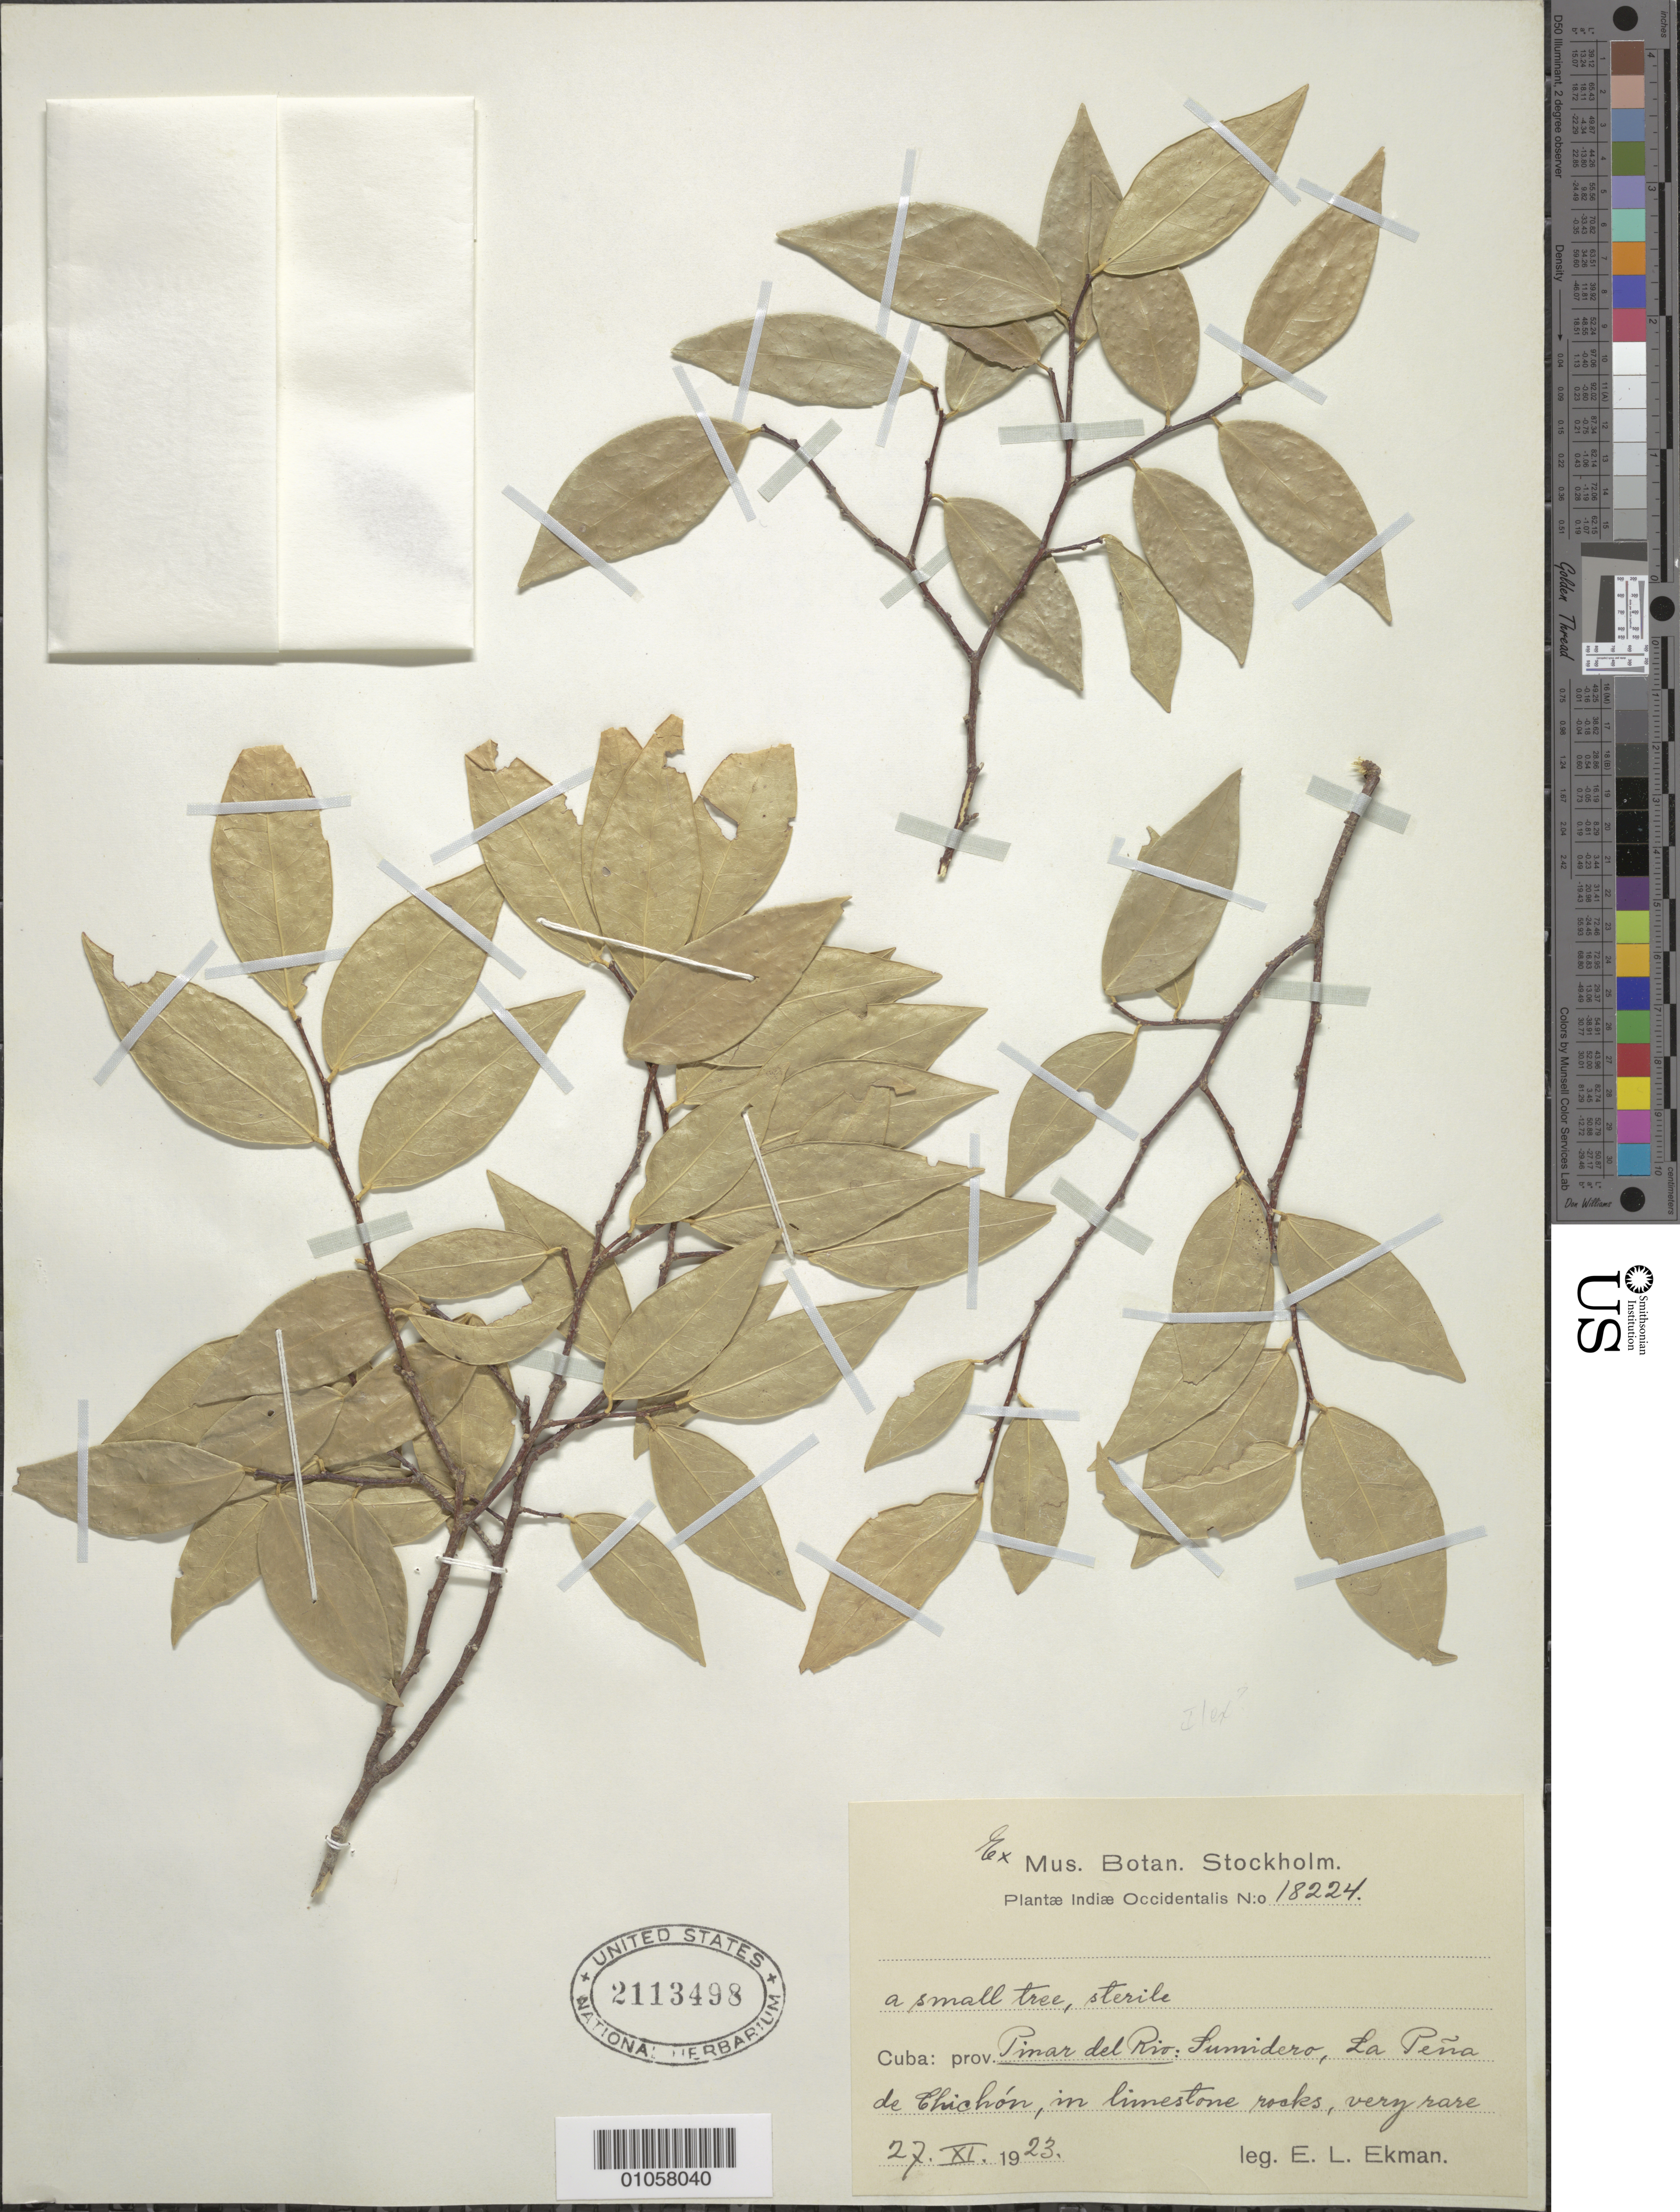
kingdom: Plantae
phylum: Tracheophyta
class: Magnoliopsida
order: Malpighiales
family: Phyllanthaceae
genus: Savia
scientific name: Savia sp.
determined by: Acevedo-Rodriguez, P., (US), Smithsonian Institution - National Museum of Natural History (UNITED STATES)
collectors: E. L. Ekman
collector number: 18224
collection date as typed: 27 Nov 1923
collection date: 1923-11-27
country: Cuba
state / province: Pinar del Río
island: Cuba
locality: Sumidero, La Peña de Chichón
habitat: In limestone rocks, very rare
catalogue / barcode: US 2113498